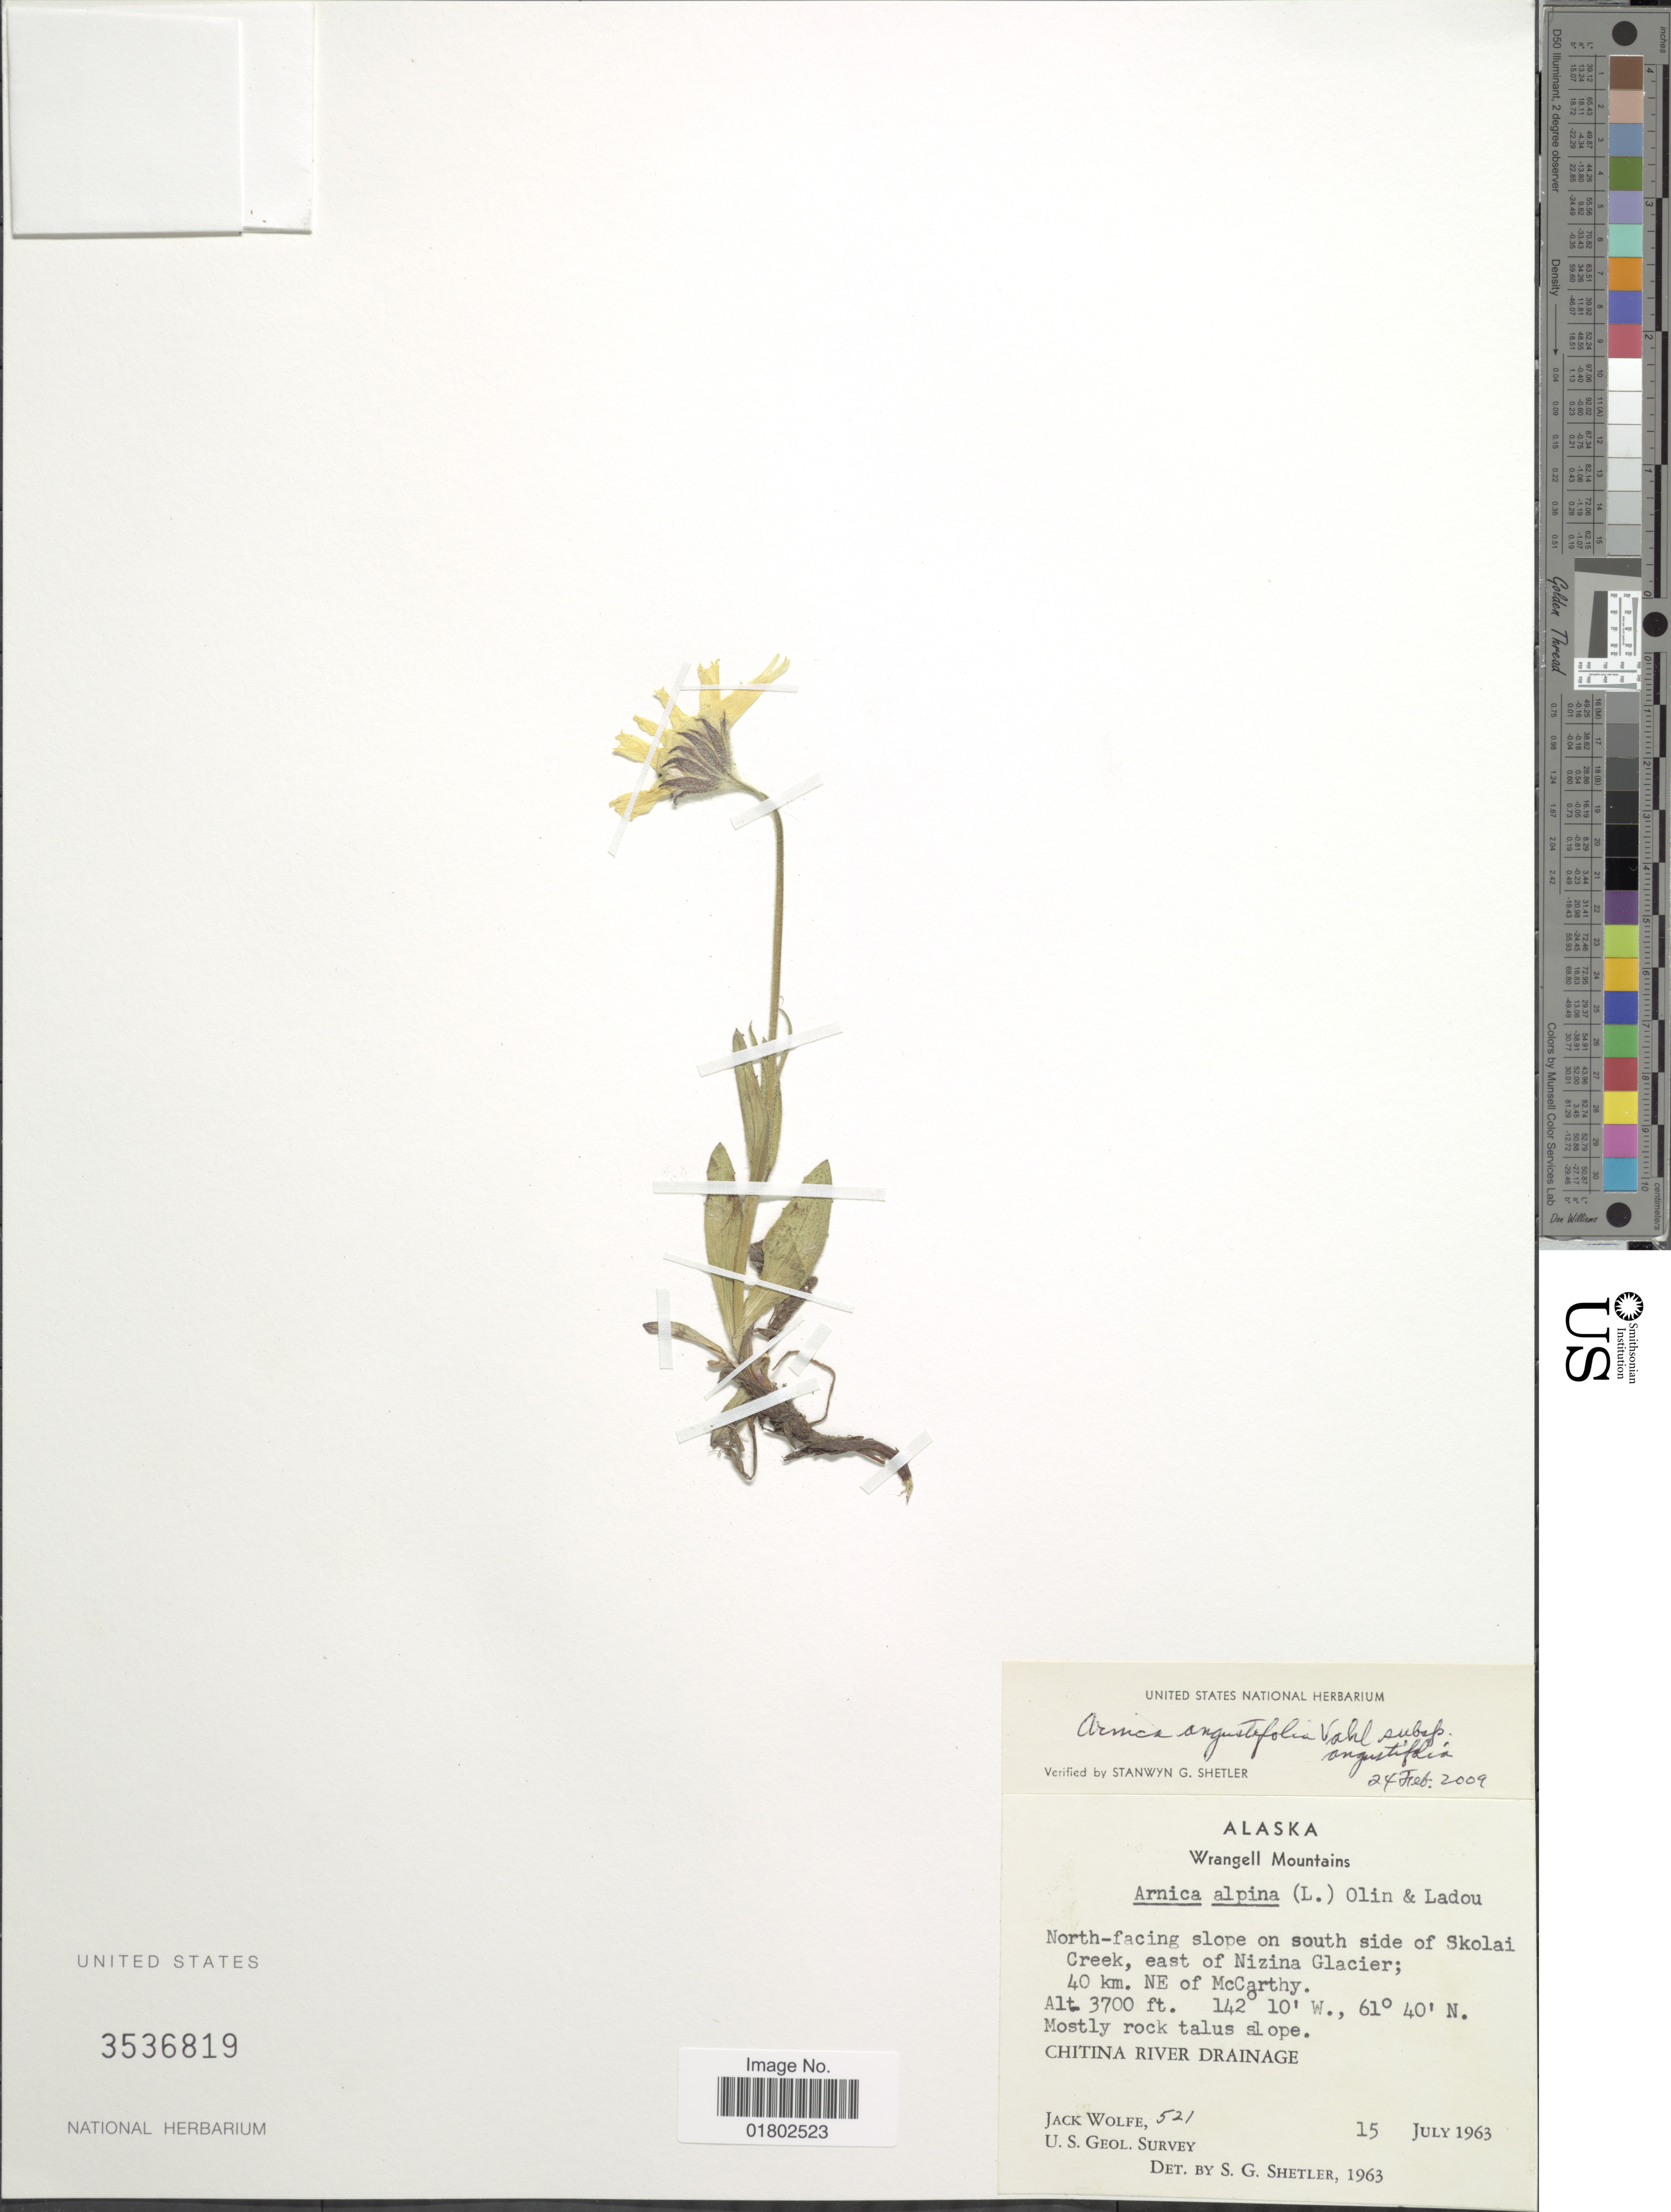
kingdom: Plantae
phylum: Tracheophyta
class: Magnoliopsida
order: Asterales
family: Asteraceae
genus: Arnica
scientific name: Arnica angustifolia subsp. angustifolia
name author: Vahl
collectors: J. Wolfe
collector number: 521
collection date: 1963-07-15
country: United States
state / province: Alaska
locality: Wrangell Mountains, North-facing slope on south side of Skolai Creek, east of Nizina Glacier, 40 km. NE of McCarthy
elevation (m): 1128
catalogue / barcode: US 3536819